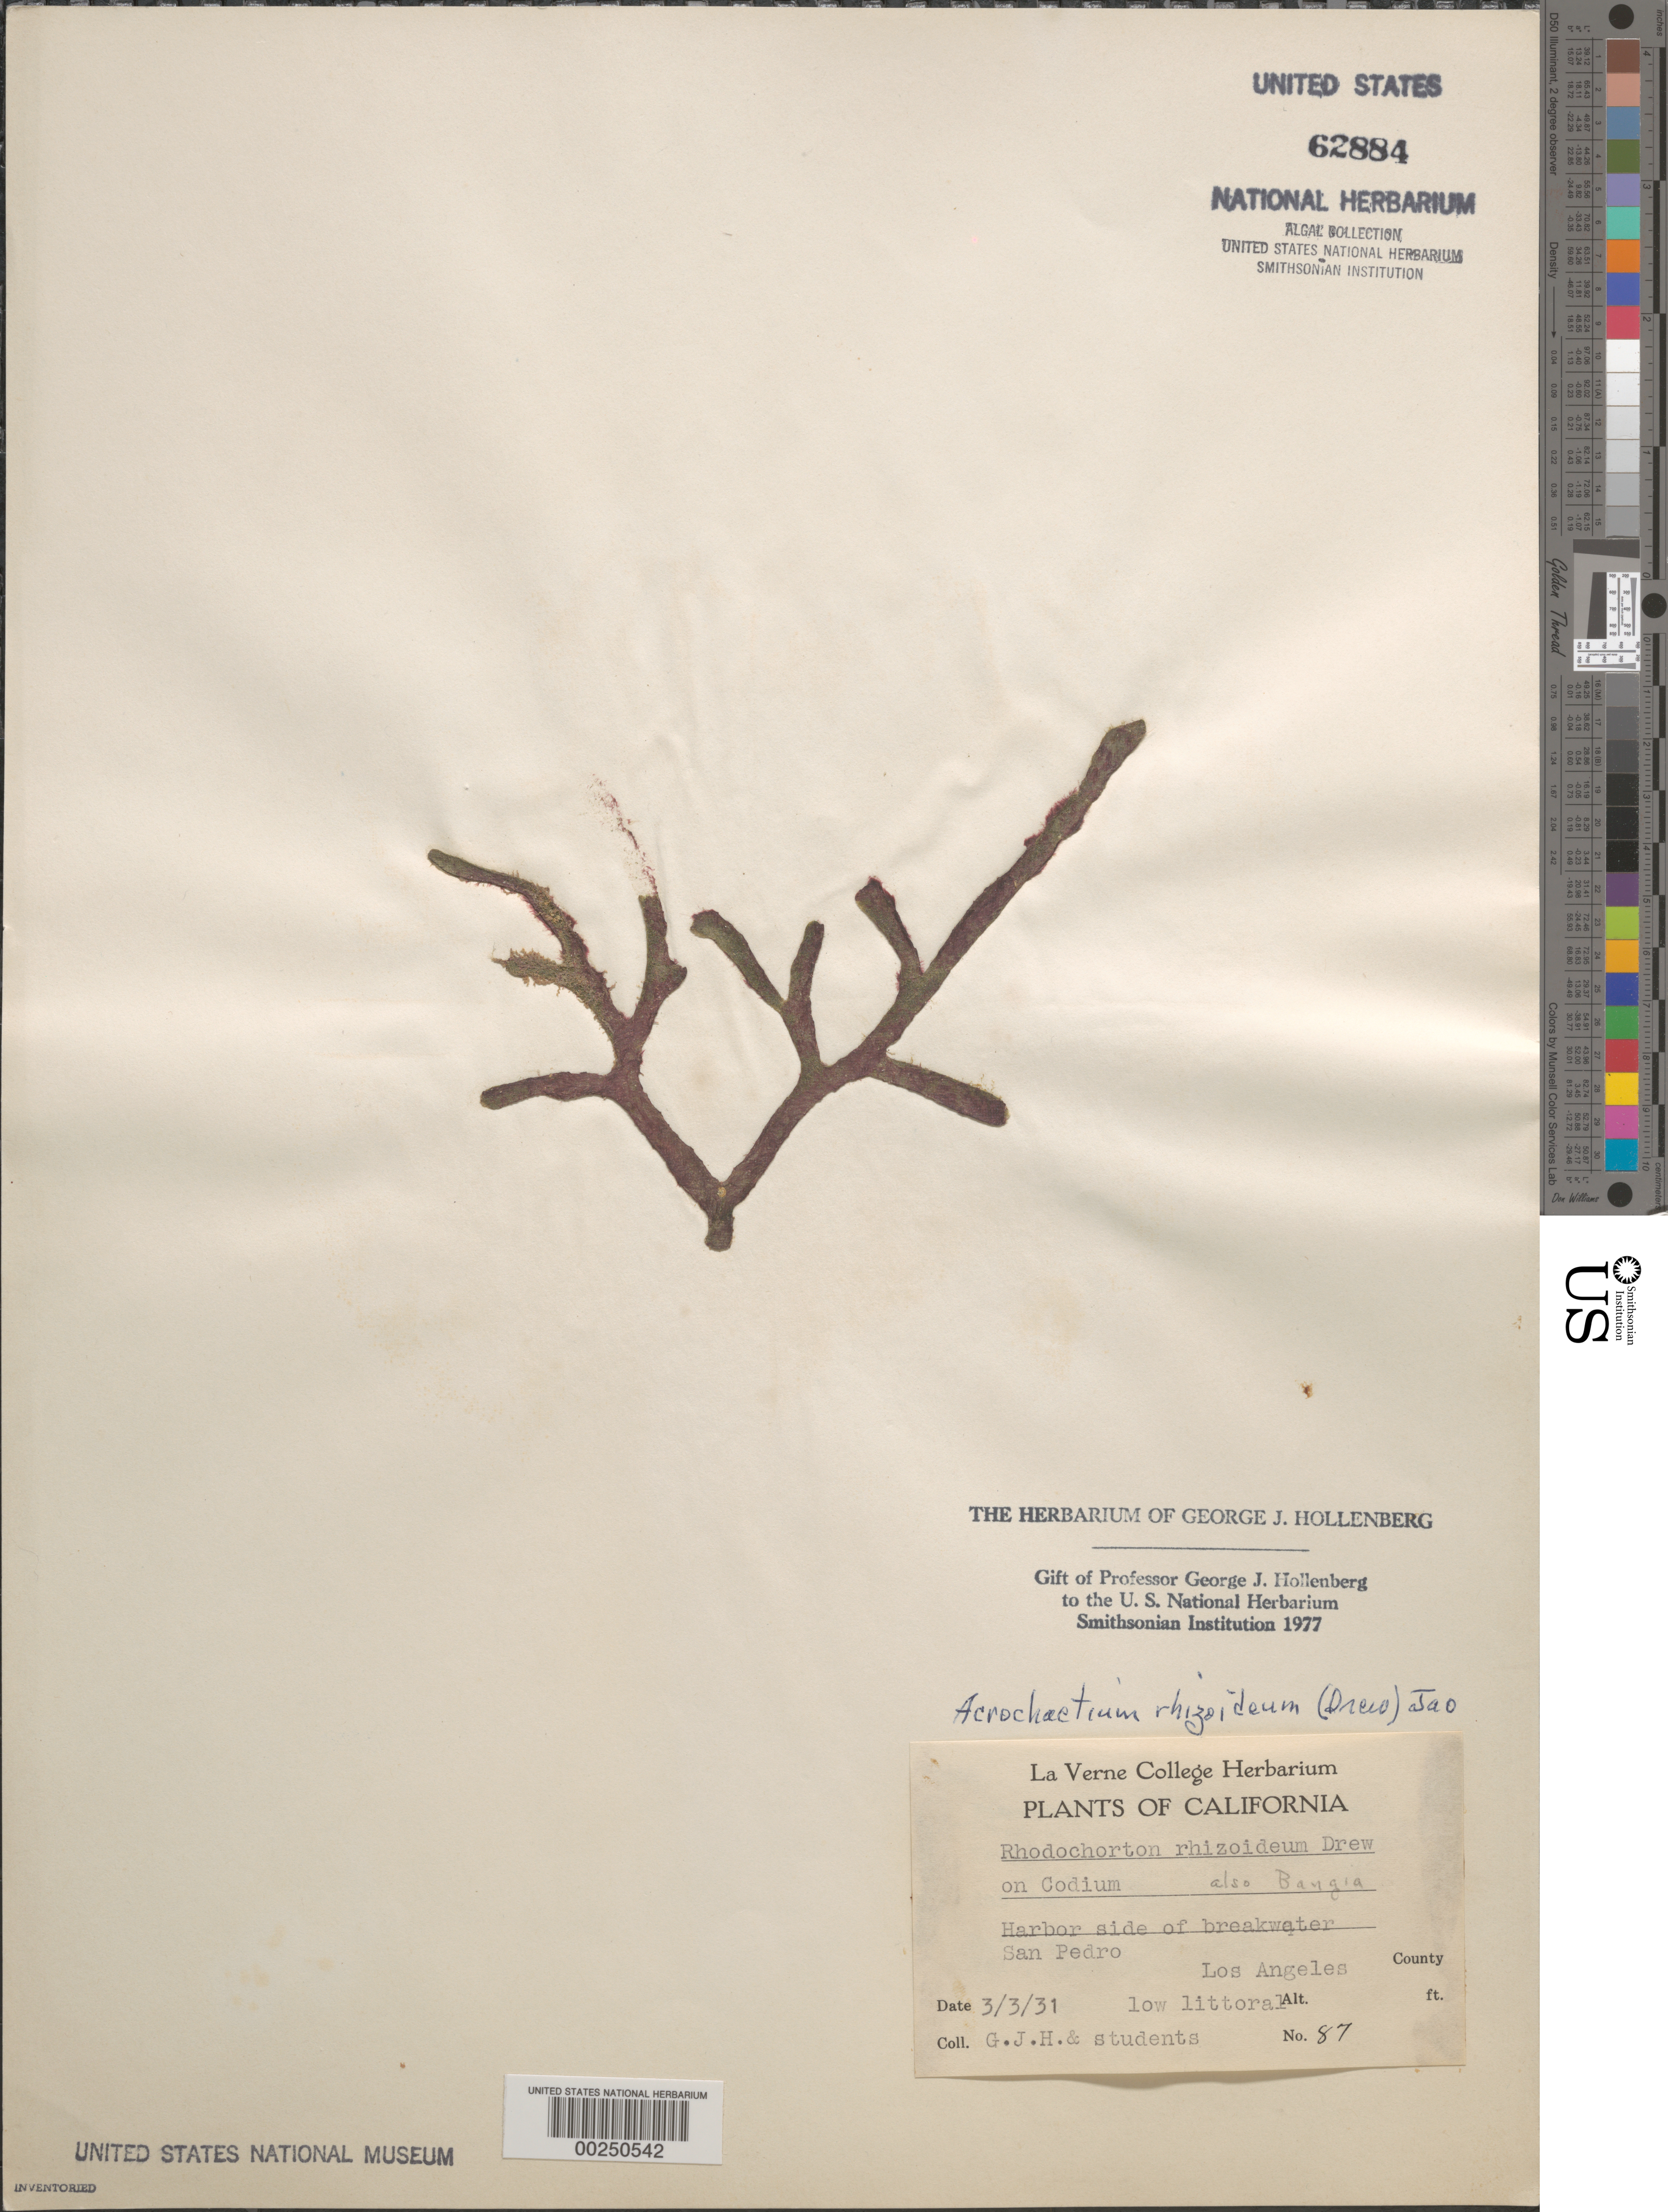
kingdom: Plantae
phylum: Rhodophyta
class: Florideophyceae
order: Colaconematales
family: Colaconemataceae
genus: Colaconema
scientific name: Colaconema rhizoideum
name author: (K.M. Drew) P.W. Gabrielson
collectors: G. Hollenberg & Students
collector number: GJH 87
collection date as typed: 03 Mar 1931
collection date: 1931-03-03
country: United States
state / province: California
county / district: Los Angeles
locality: San Pedro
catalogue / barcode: US 62884